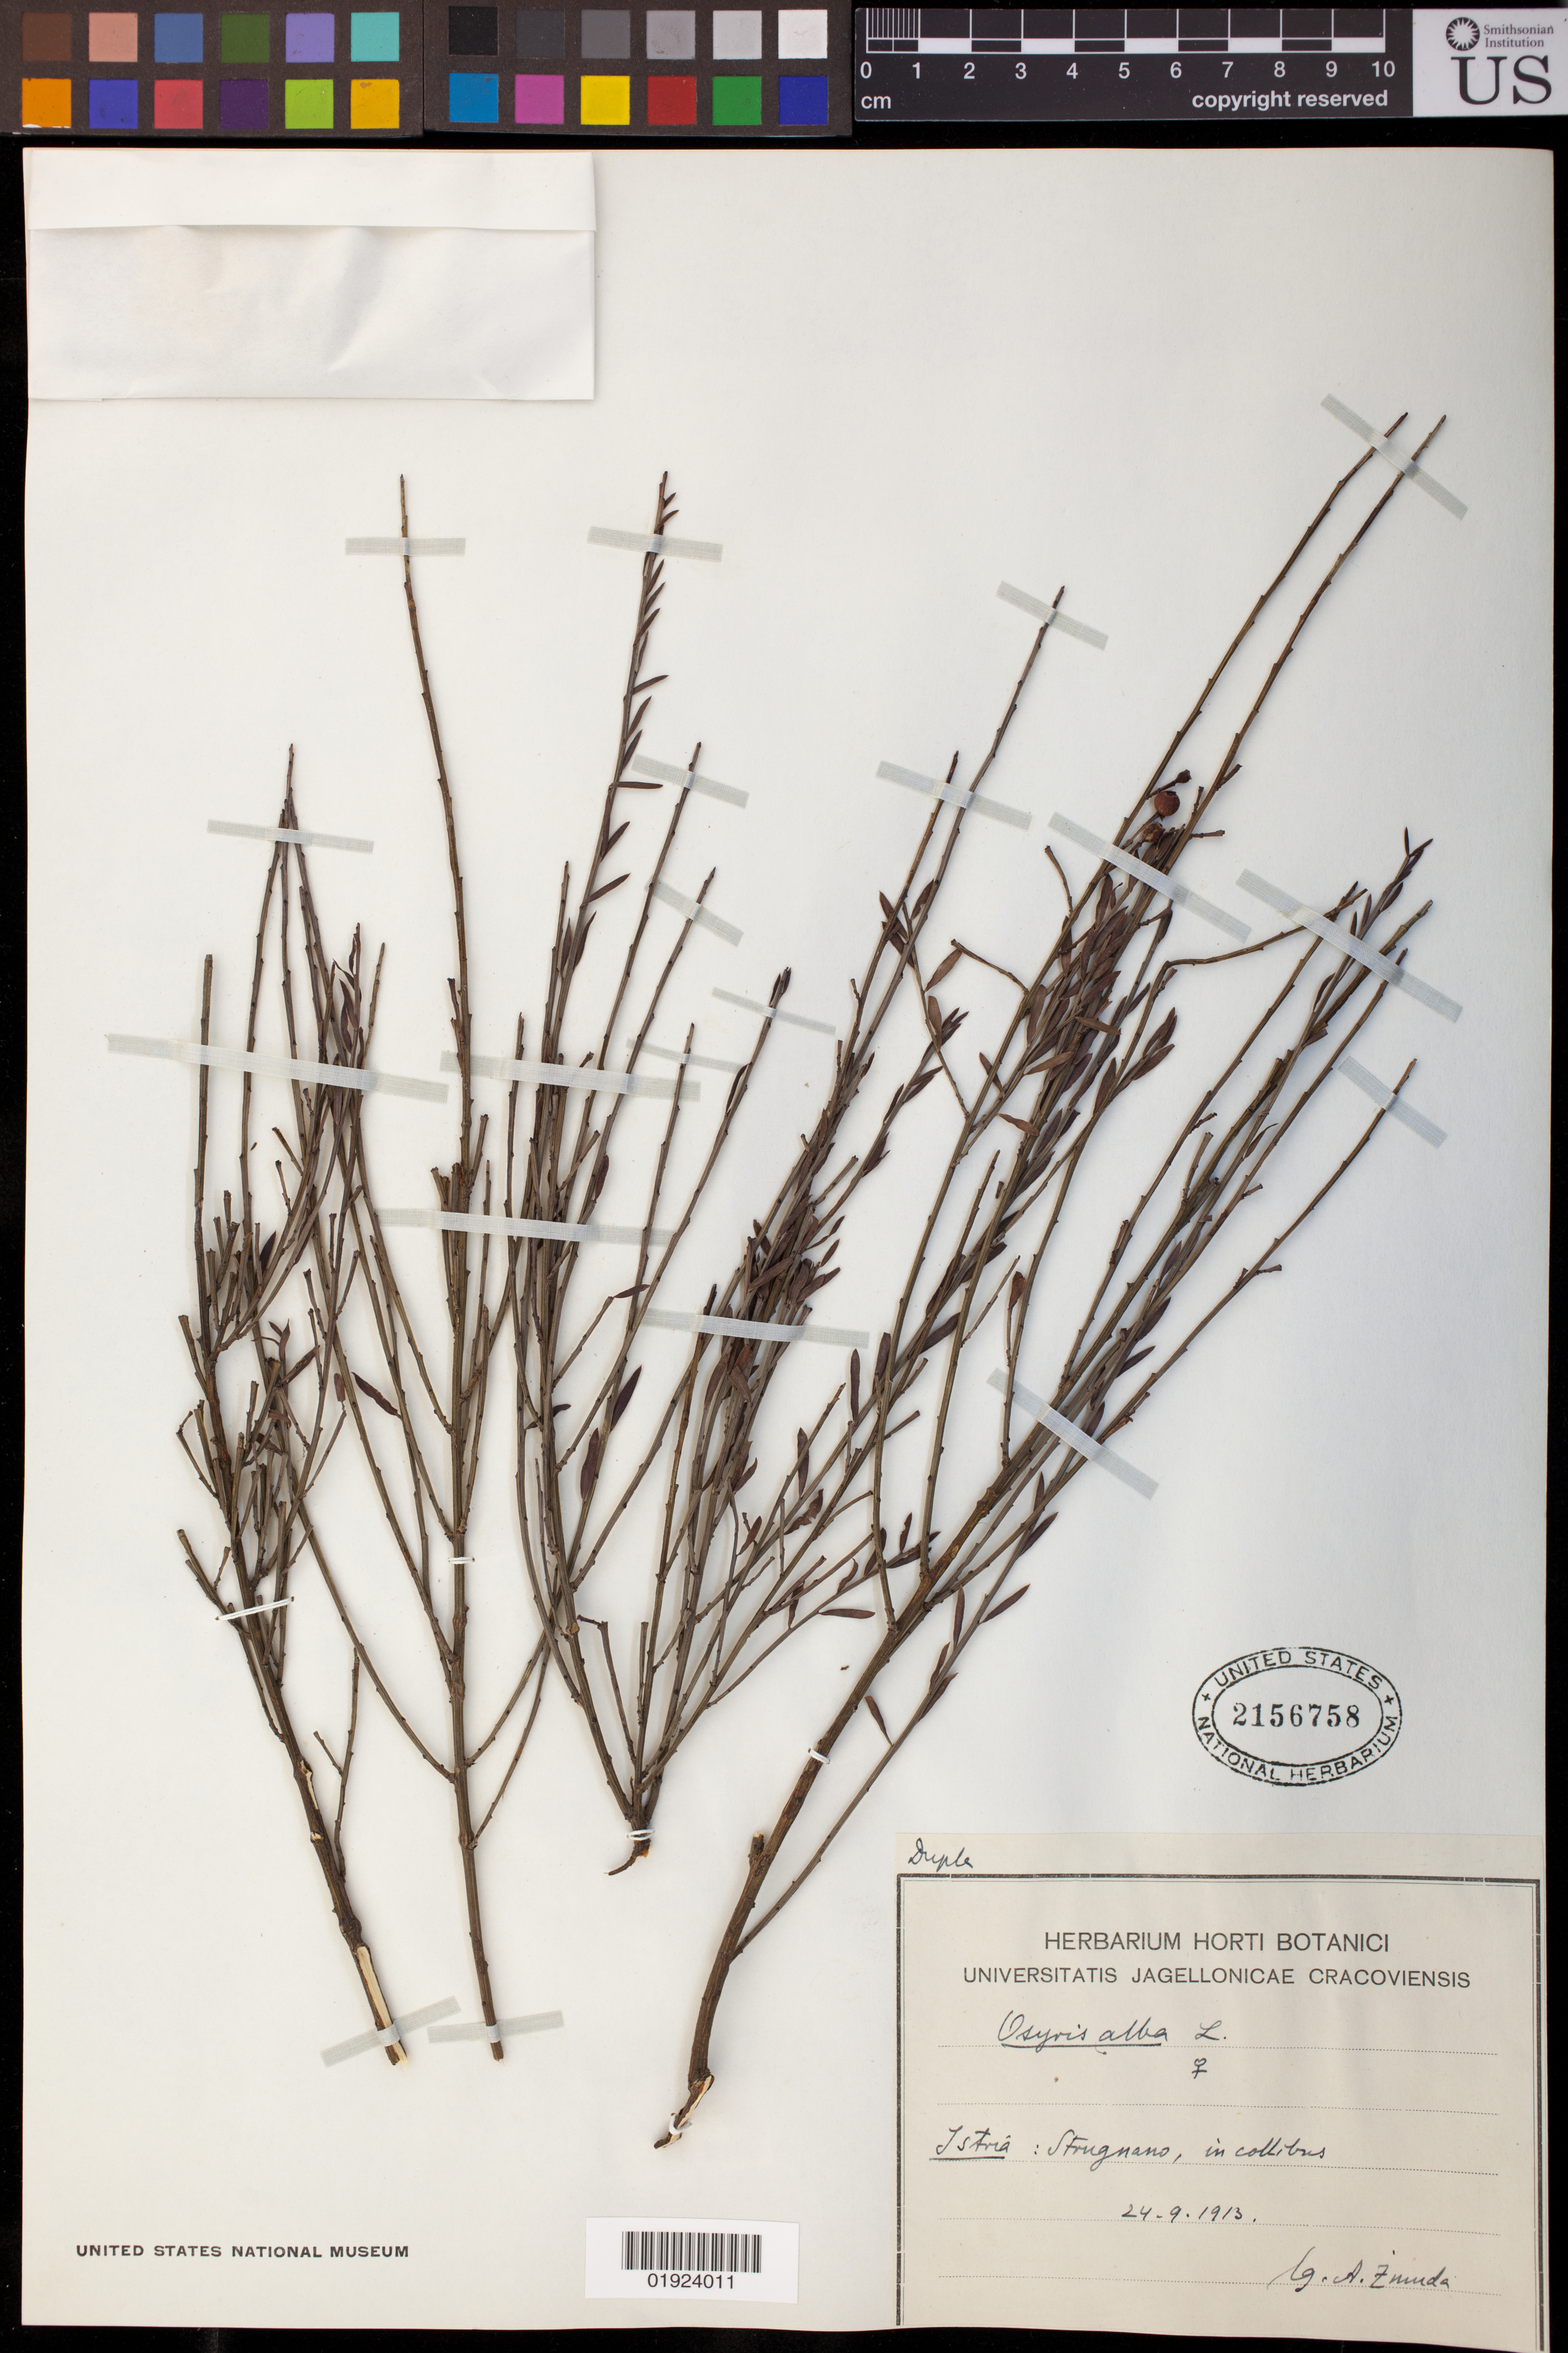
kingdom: Plantae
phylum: Tracheophyta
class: Magnoliopsida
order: Santalales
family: Santalaceae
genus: Osyris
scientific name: Osyris alba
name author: L.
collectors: A. Zmuda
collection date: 1913-09-24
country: Slovenia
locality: Istria: Strugnano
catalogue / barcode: US 2156758